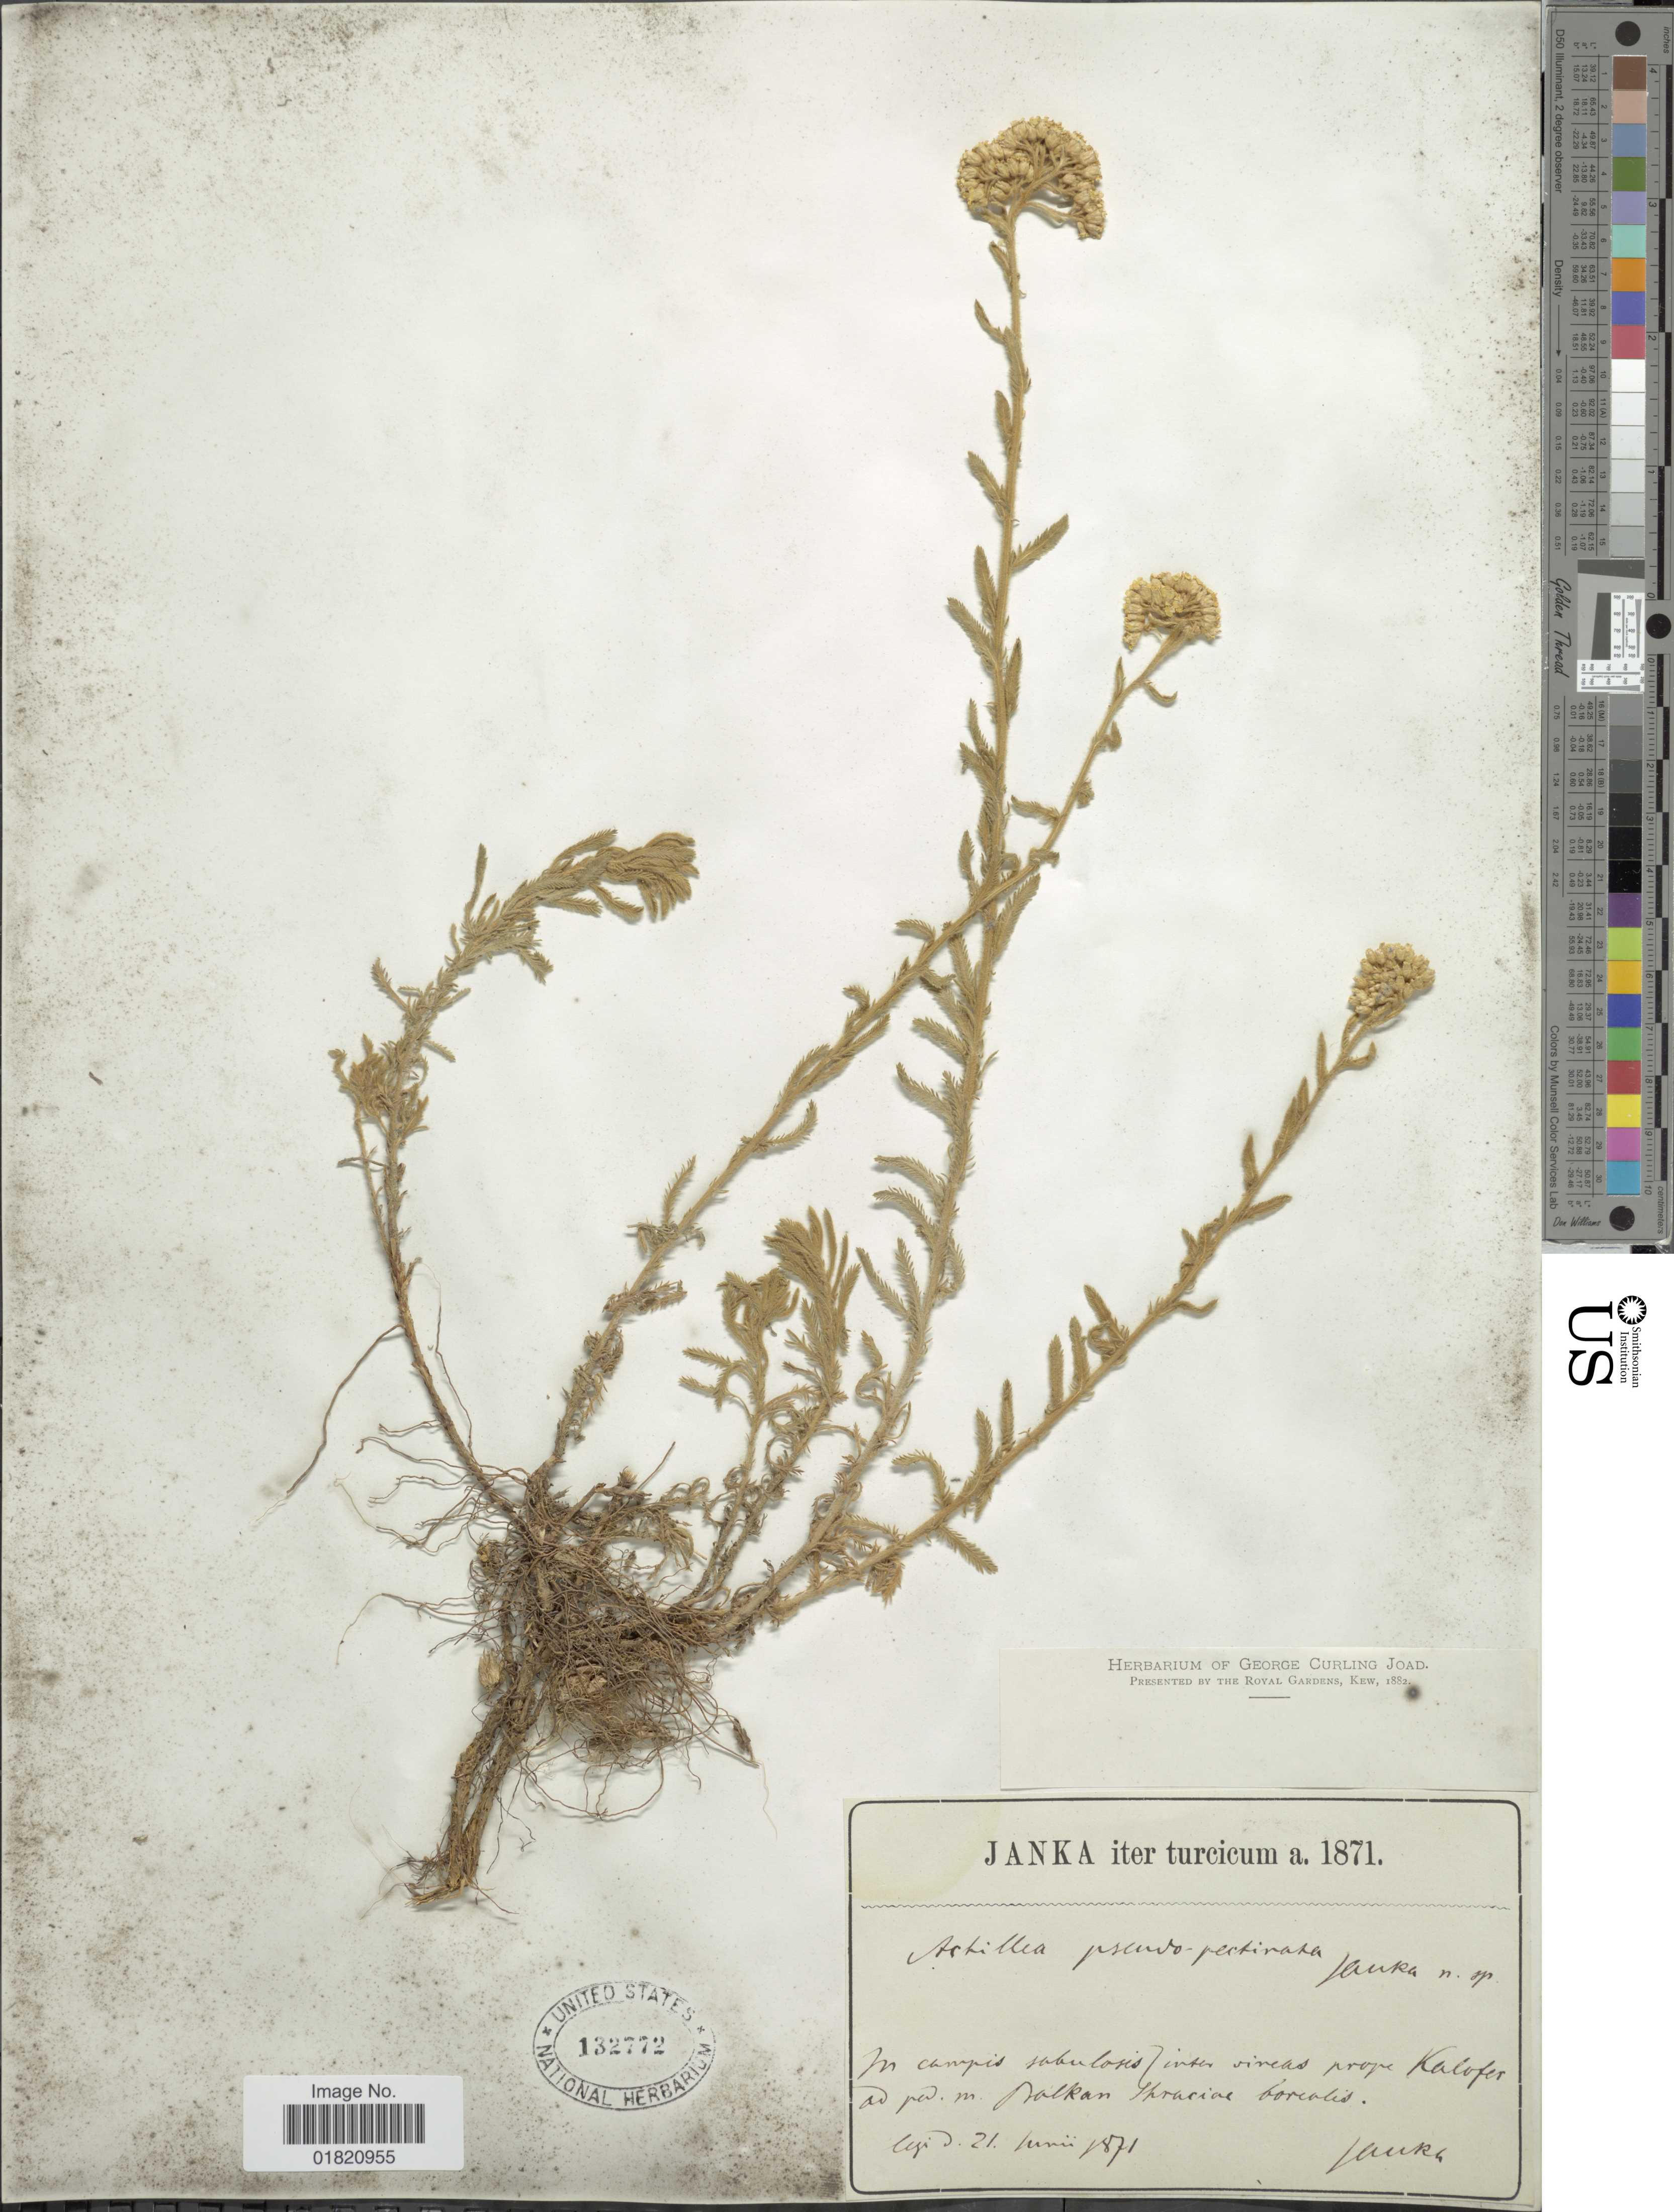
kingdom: Plantae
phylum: Tracheophyta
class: Magnoliopsida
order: Asterales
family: Asteraceae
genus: Achillea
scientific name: Achillea pseudopectinata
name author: Janka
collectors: V. Janka von Bulcs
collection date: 1871-03-21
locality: In campis sabuloses inter vineas prope Kalofer ad pr. m. Balkan Shraciae borealis [interpreted]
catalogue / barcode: US 132772